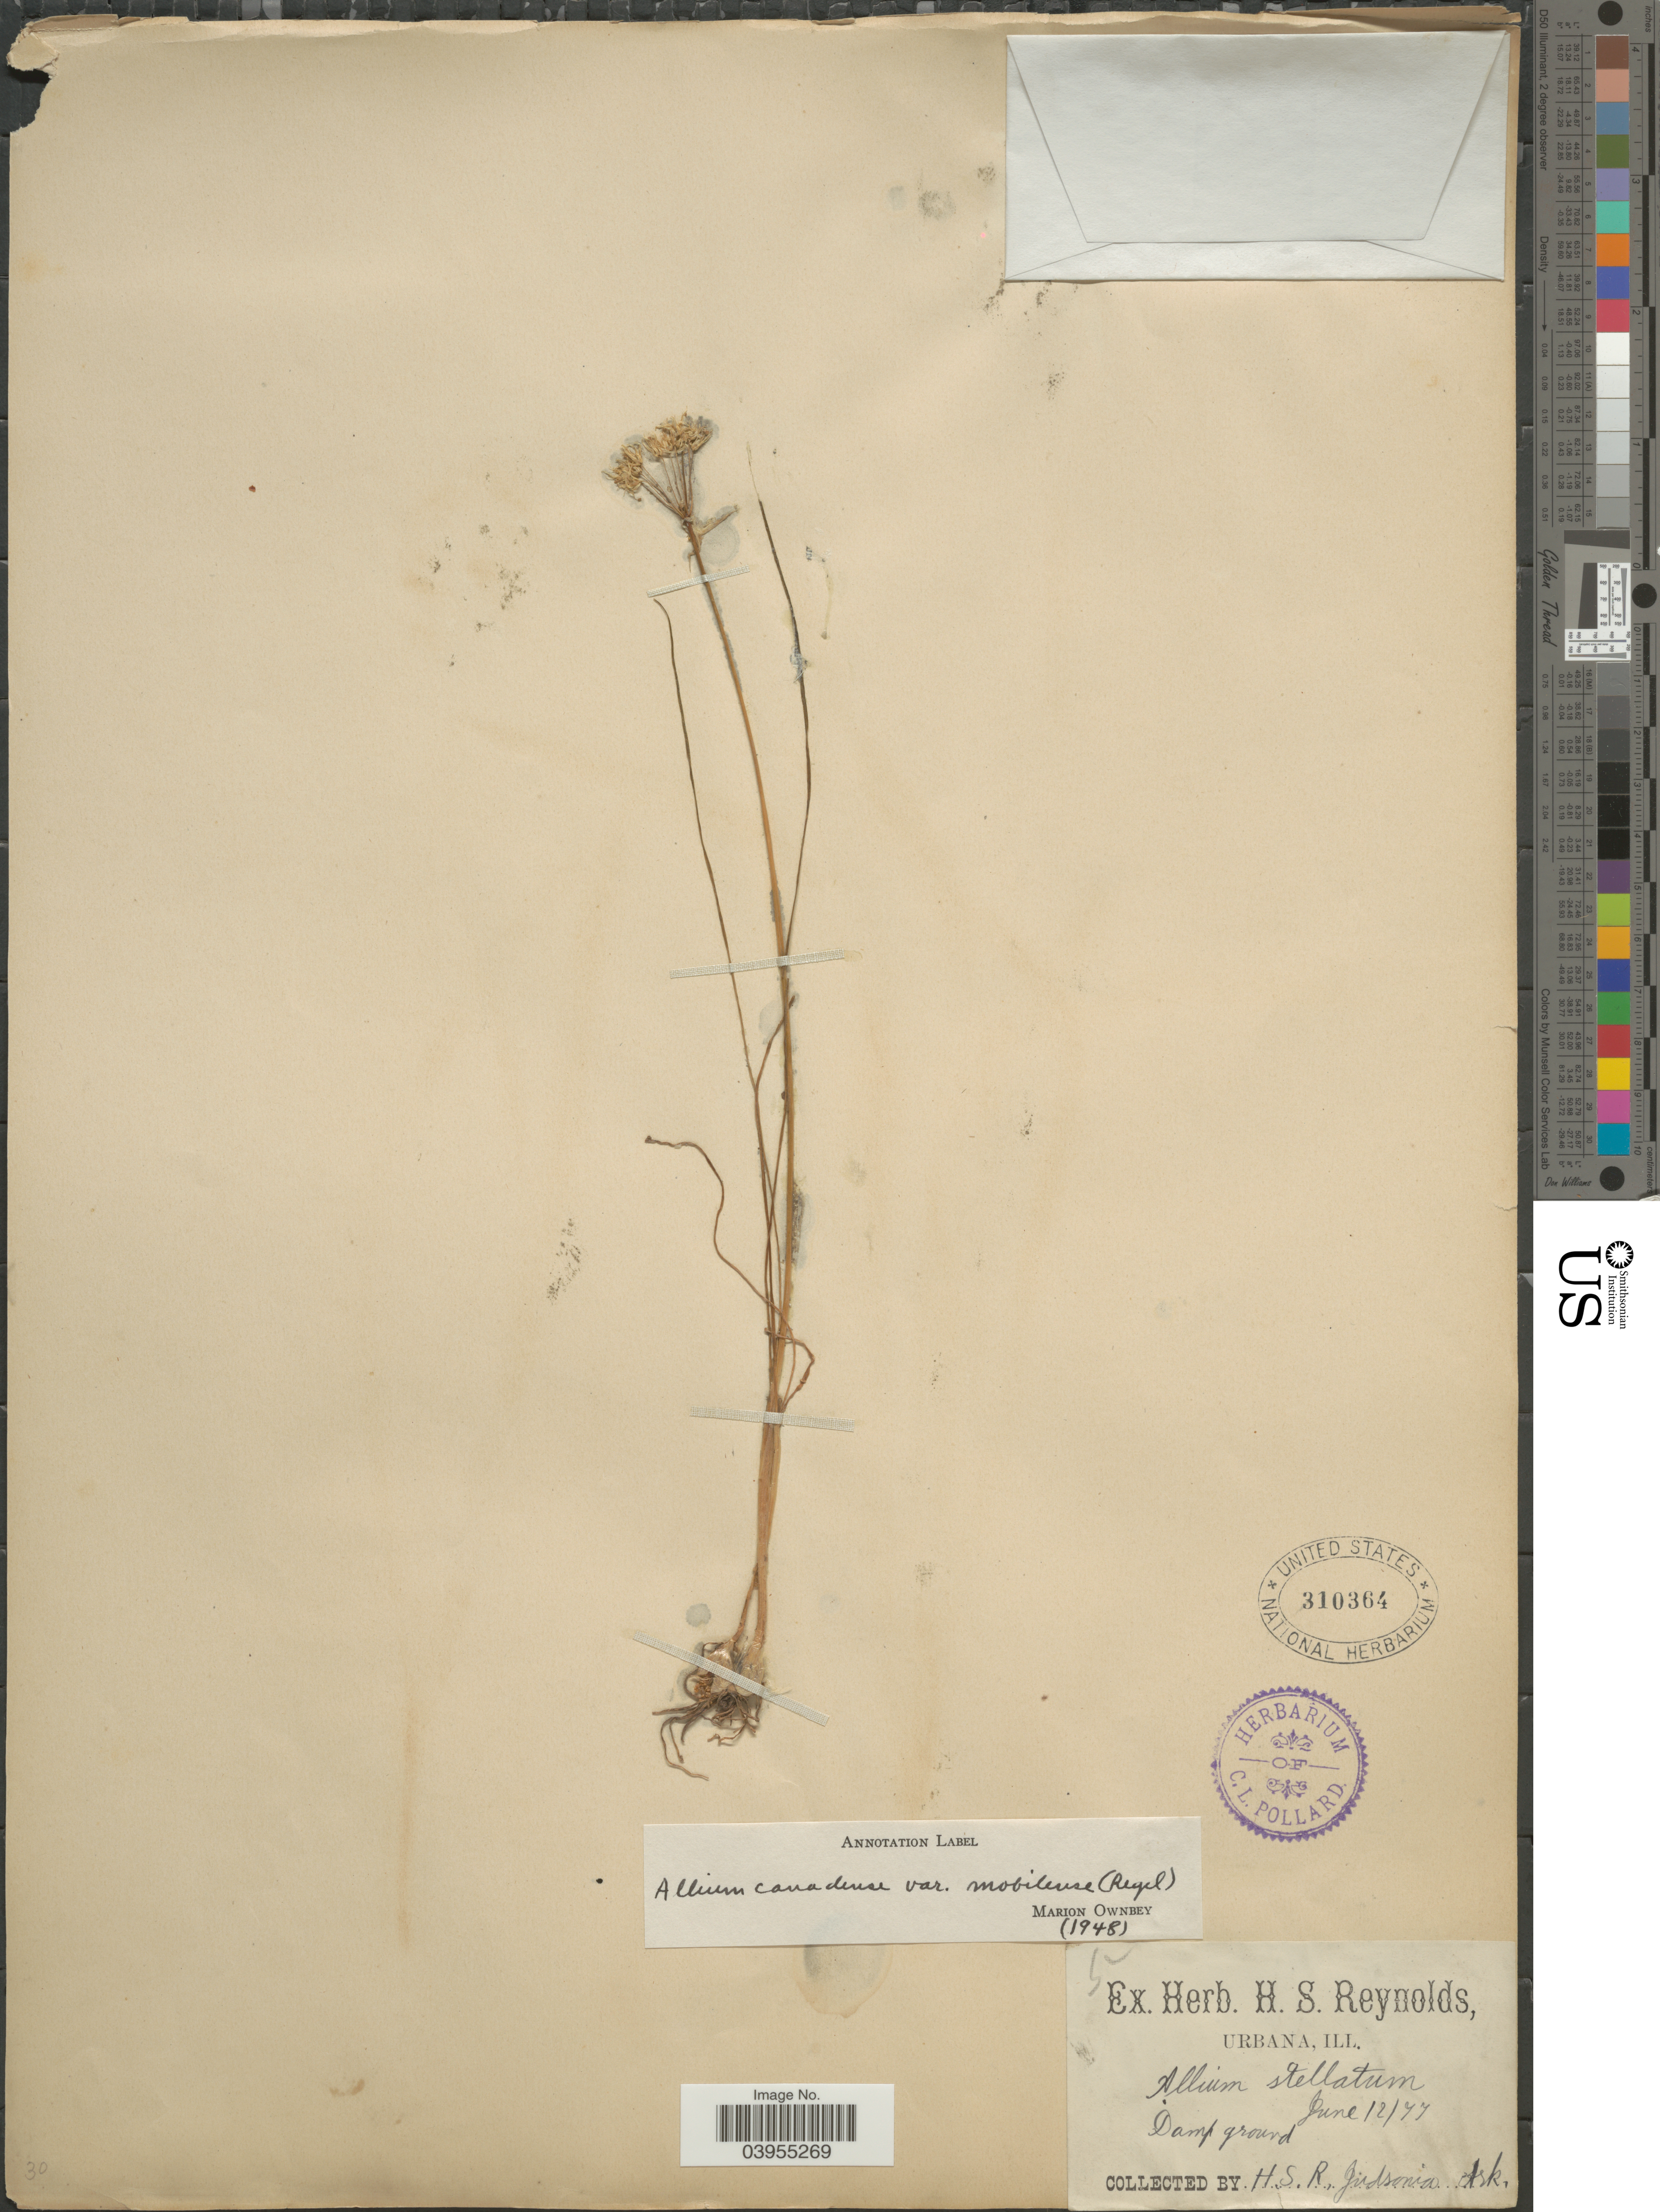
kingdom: Plantae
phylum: Tracheophyta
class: Liliopsida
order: Asparagales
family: Amaryllidaceae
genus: Allium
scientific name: Allium canadense var. mobilense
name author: (Regel) Traub & Ownbey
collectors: H. Reynolds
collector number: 5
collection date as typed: Transcribed d/m/y: 12/6/77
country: United States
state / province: Arkansas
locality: Judsonia.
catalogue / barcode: US 310364